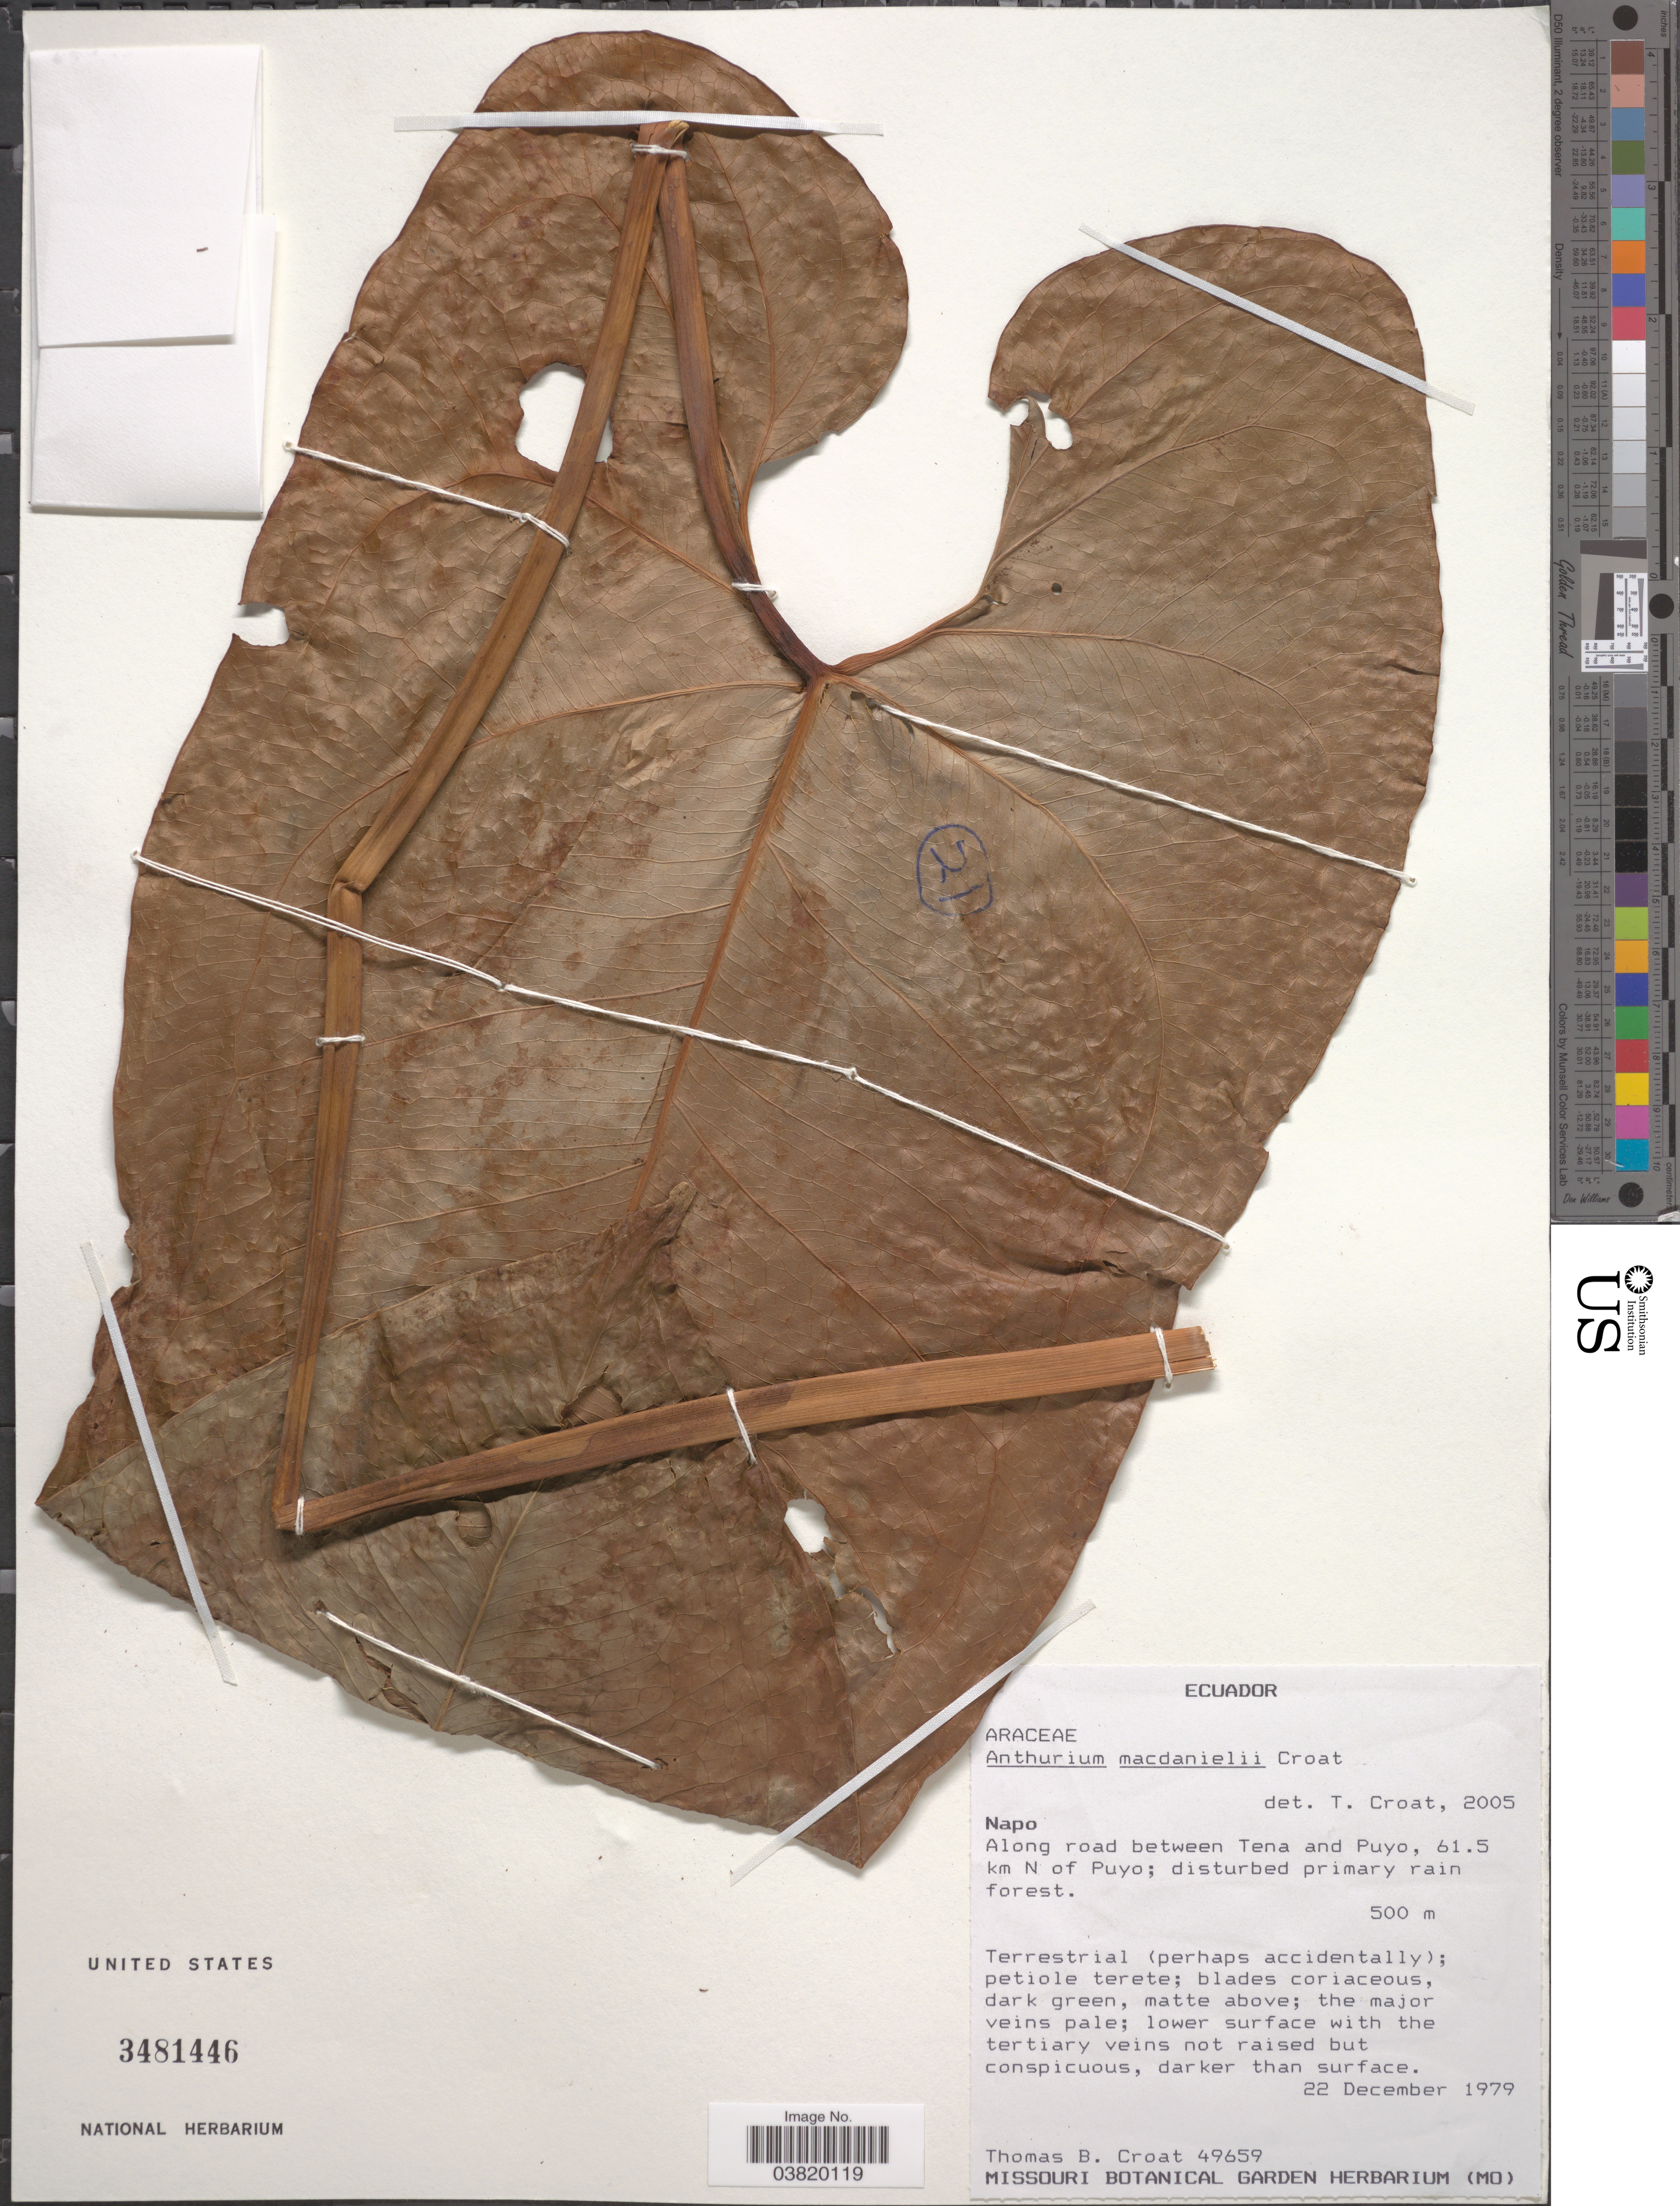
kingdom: Plantae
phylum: Tracheophyta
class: Liliopsida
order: Alismatales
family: Araceae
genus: Anthurium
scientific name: Anthurium macdanielii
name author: Croat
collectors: T. B. Croat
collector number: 49659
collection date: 1979-12-22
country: Ecuador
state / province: Napo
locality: Along road between Tena and Puyo, 61.5 km N of Puyo.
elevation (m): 500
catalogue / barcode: US 3481446